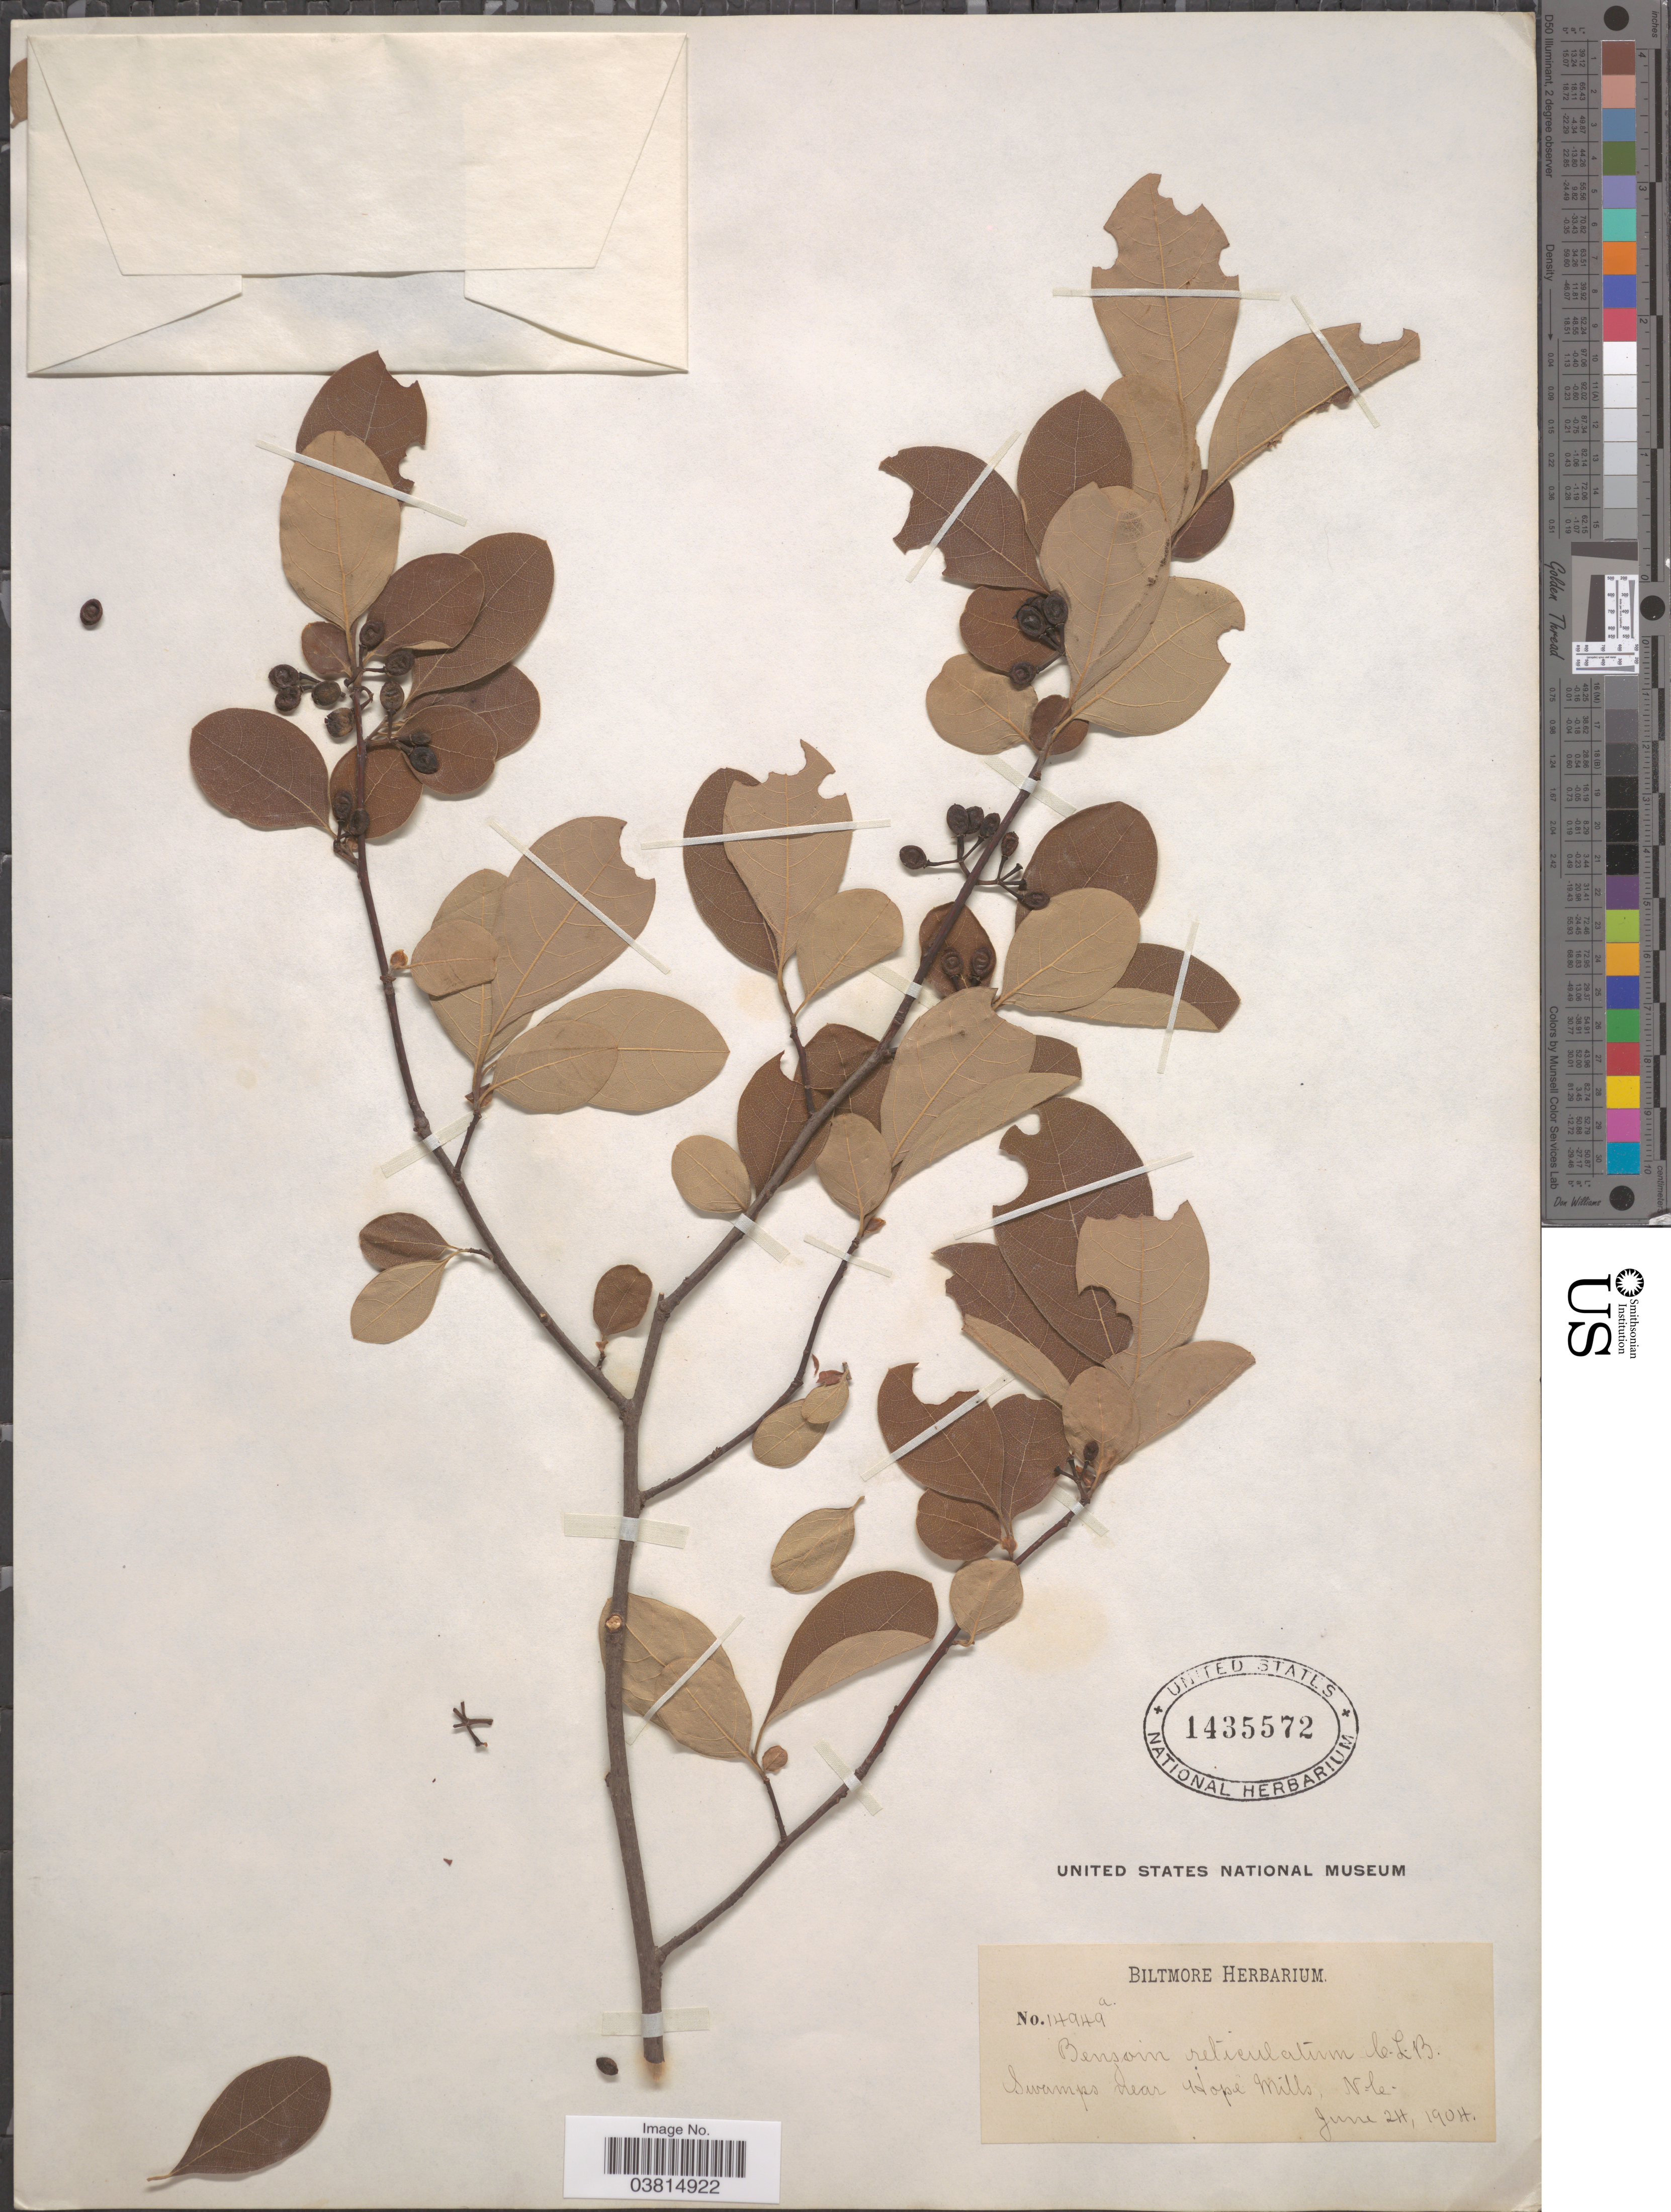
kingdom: Plantae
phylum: Tracheophyta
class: Magnoliopsida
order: Laurales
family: Lauraceae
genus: Lindera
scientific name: Lindera subcoriacea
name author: Wofford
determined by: Strong, Mark T., (BOT), Smithsonian Institution - National Museum of Natural History (UNITED STATES)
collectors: ex herb. Biltmore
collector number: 14949a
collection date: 1904-06-24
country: United States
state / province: North Carolina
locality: Swamps near Hope Mills.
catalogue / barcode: US 1435572